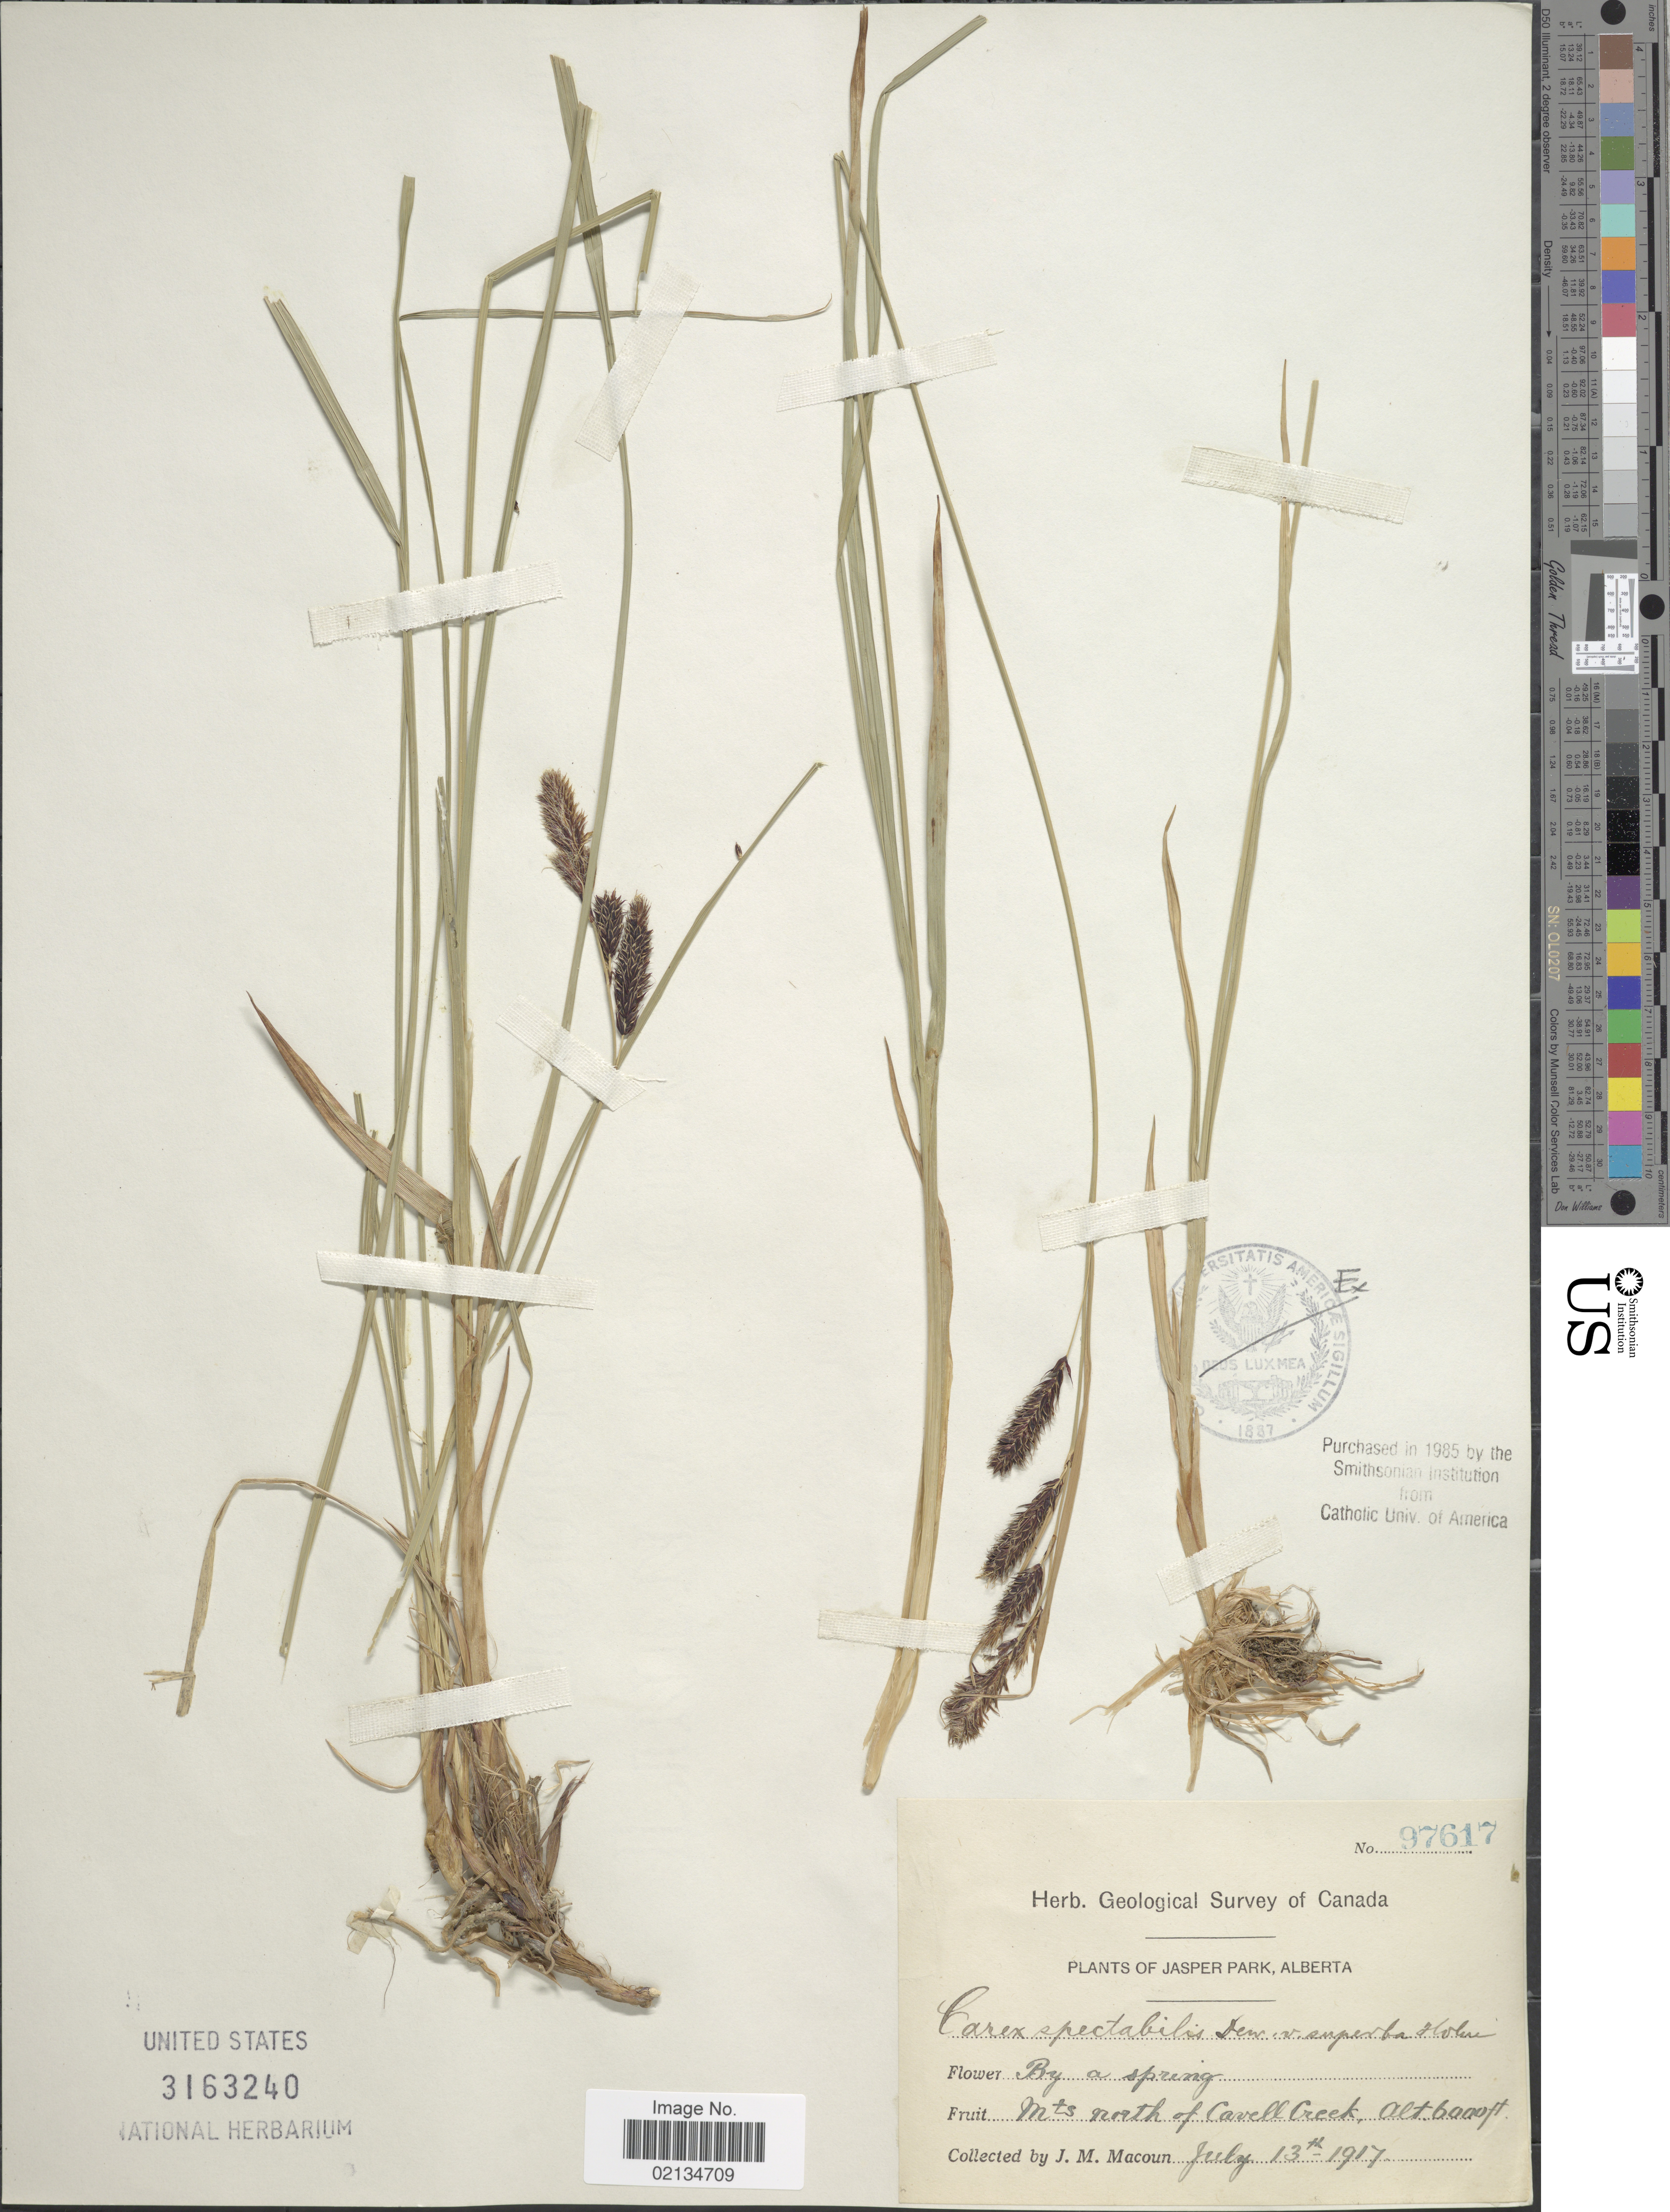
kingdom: Plantae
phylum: Tracheophyta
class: Liliopsida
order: Poales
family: Cyperaceae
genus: Carex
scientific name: Carex spectabilis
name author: Dewey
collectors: J. M. Macoun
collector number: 97617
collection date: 1917-07-13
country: Canada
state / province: Alberta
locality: Jasper Park, Mts. north of Cavell Creek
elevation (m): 1829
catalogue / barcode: US 3163240